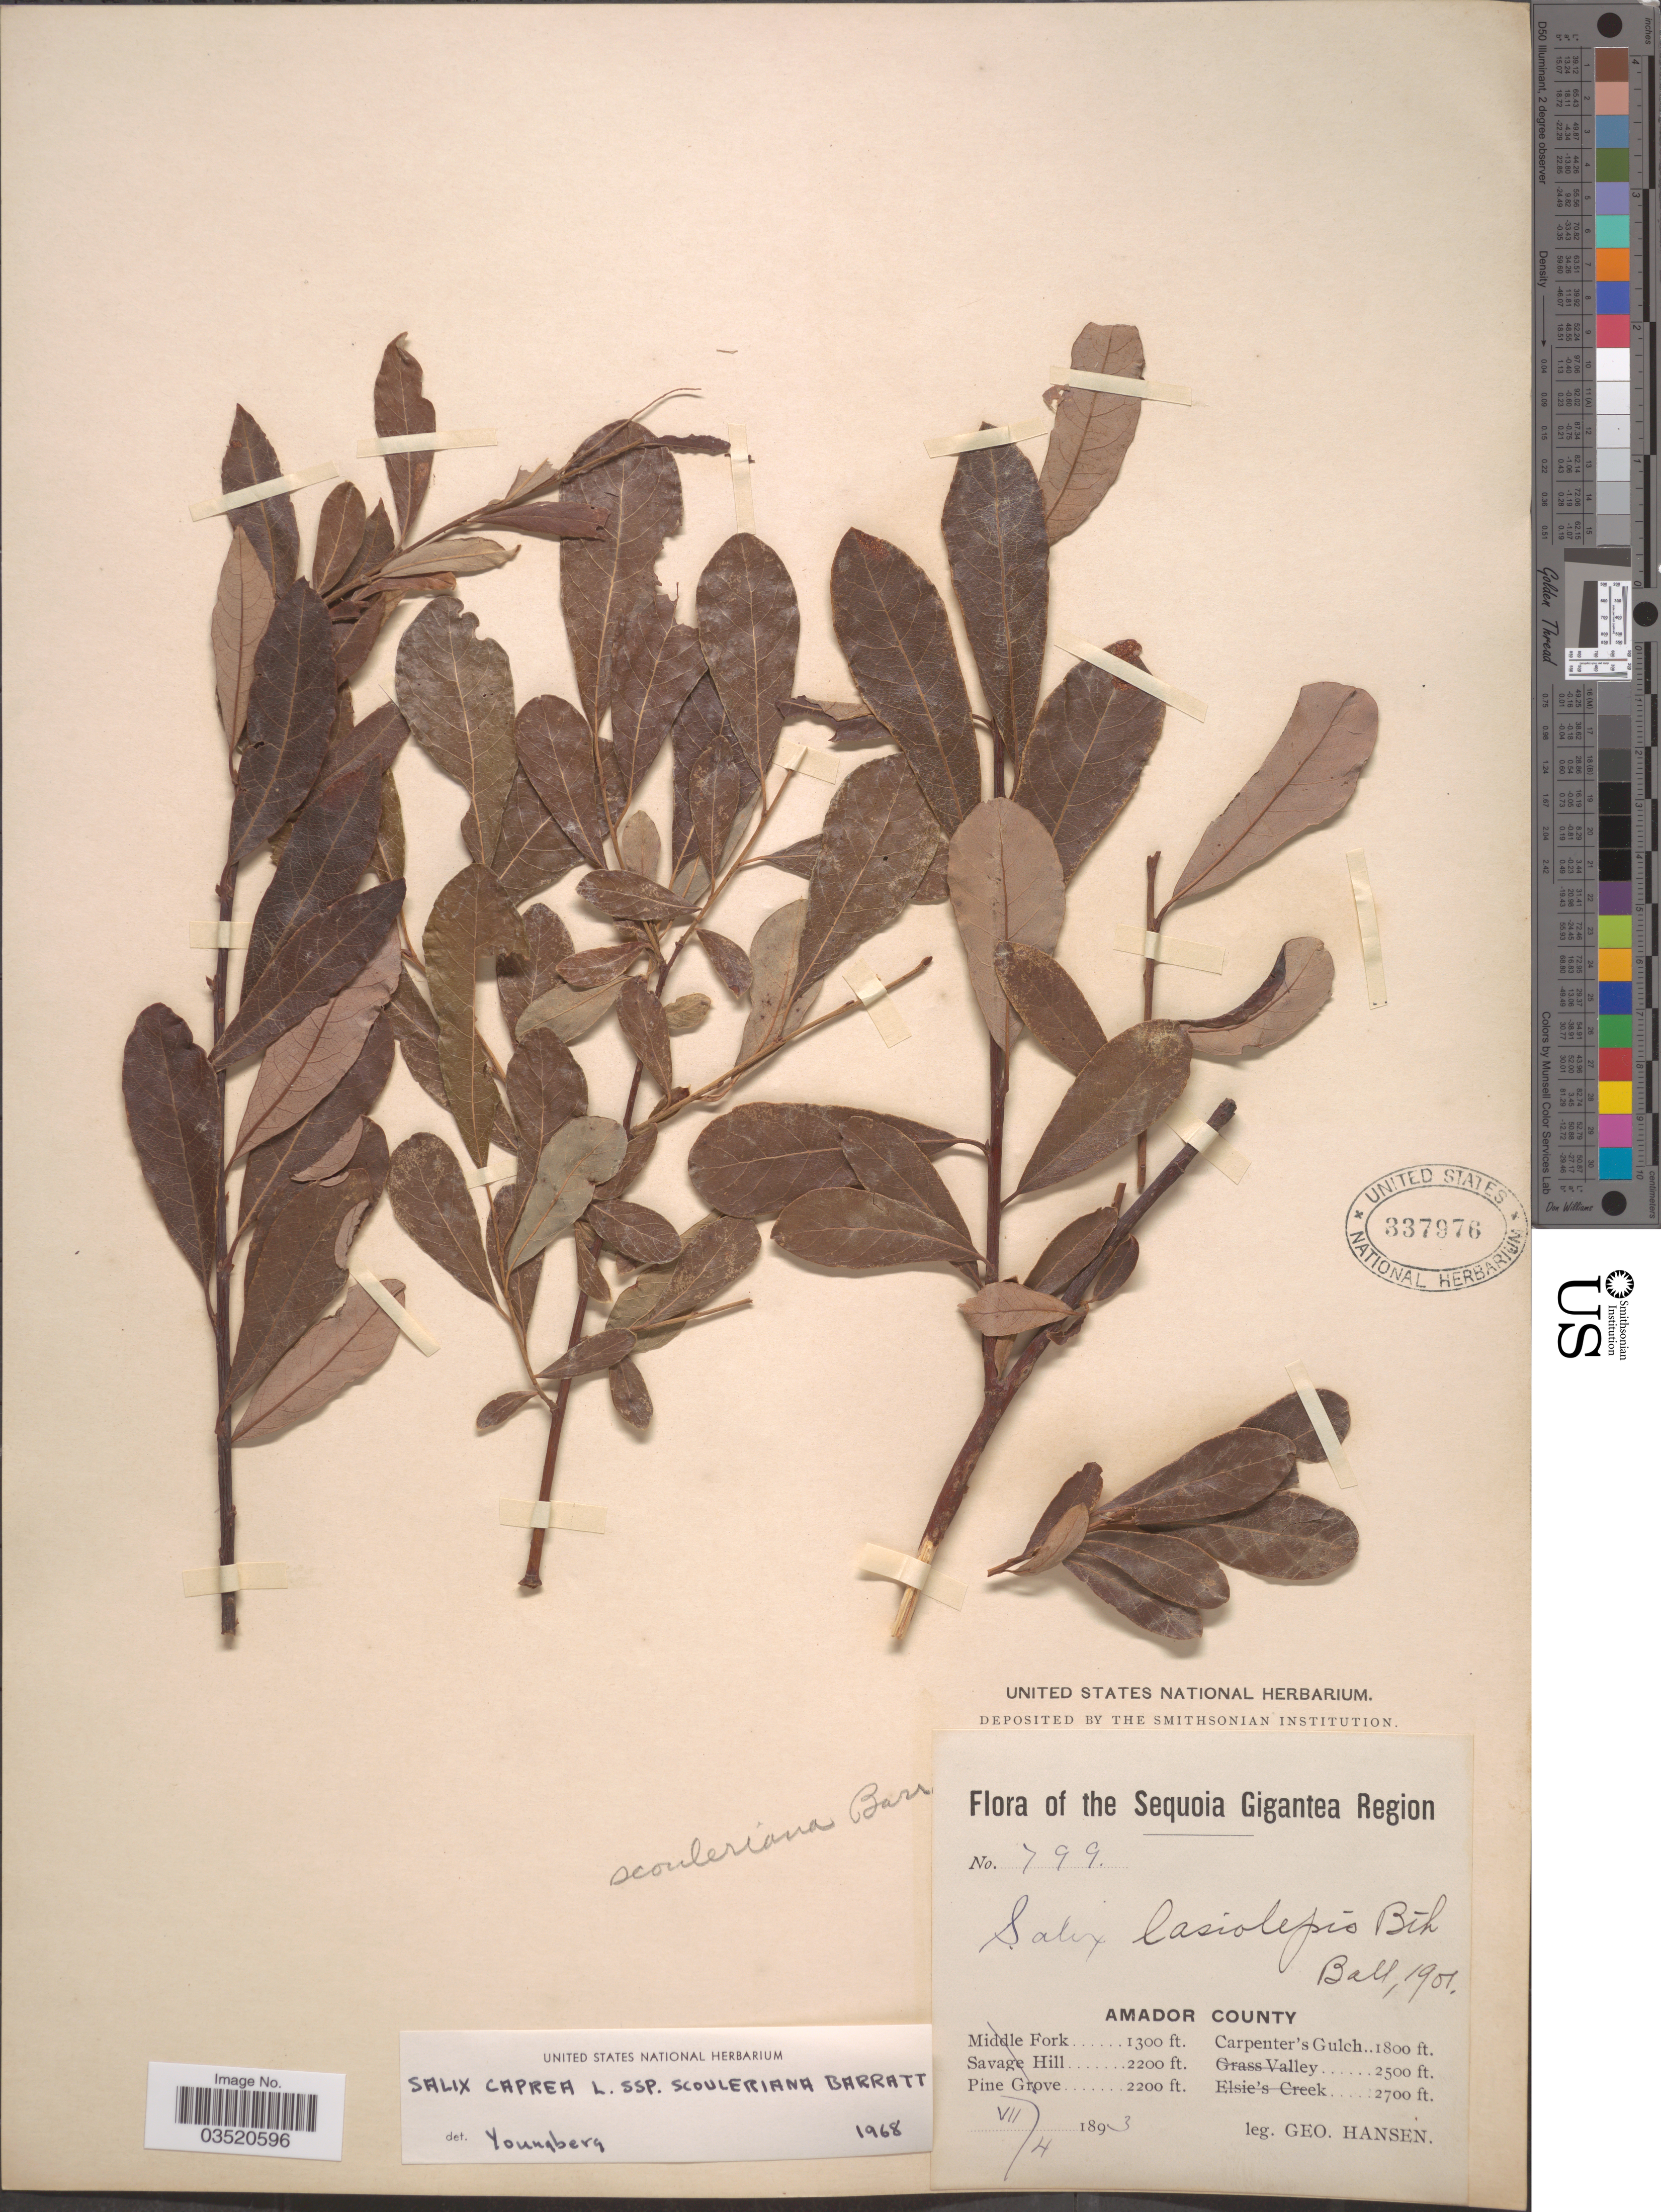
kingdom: Plantae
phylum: Tracheophyta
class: Magnoliopsida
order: Malpighiales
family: Salicaceae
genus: Salix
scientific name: Salix scouleriana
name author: Barratt ex Hook.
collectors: G. Hansen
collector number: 799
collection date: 1893-07-04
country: United States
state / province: California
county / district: Amador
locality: Sequoia Gigantea Region. Amador County. Carpenter's Gulch.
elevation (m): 549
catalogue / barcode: US 337976